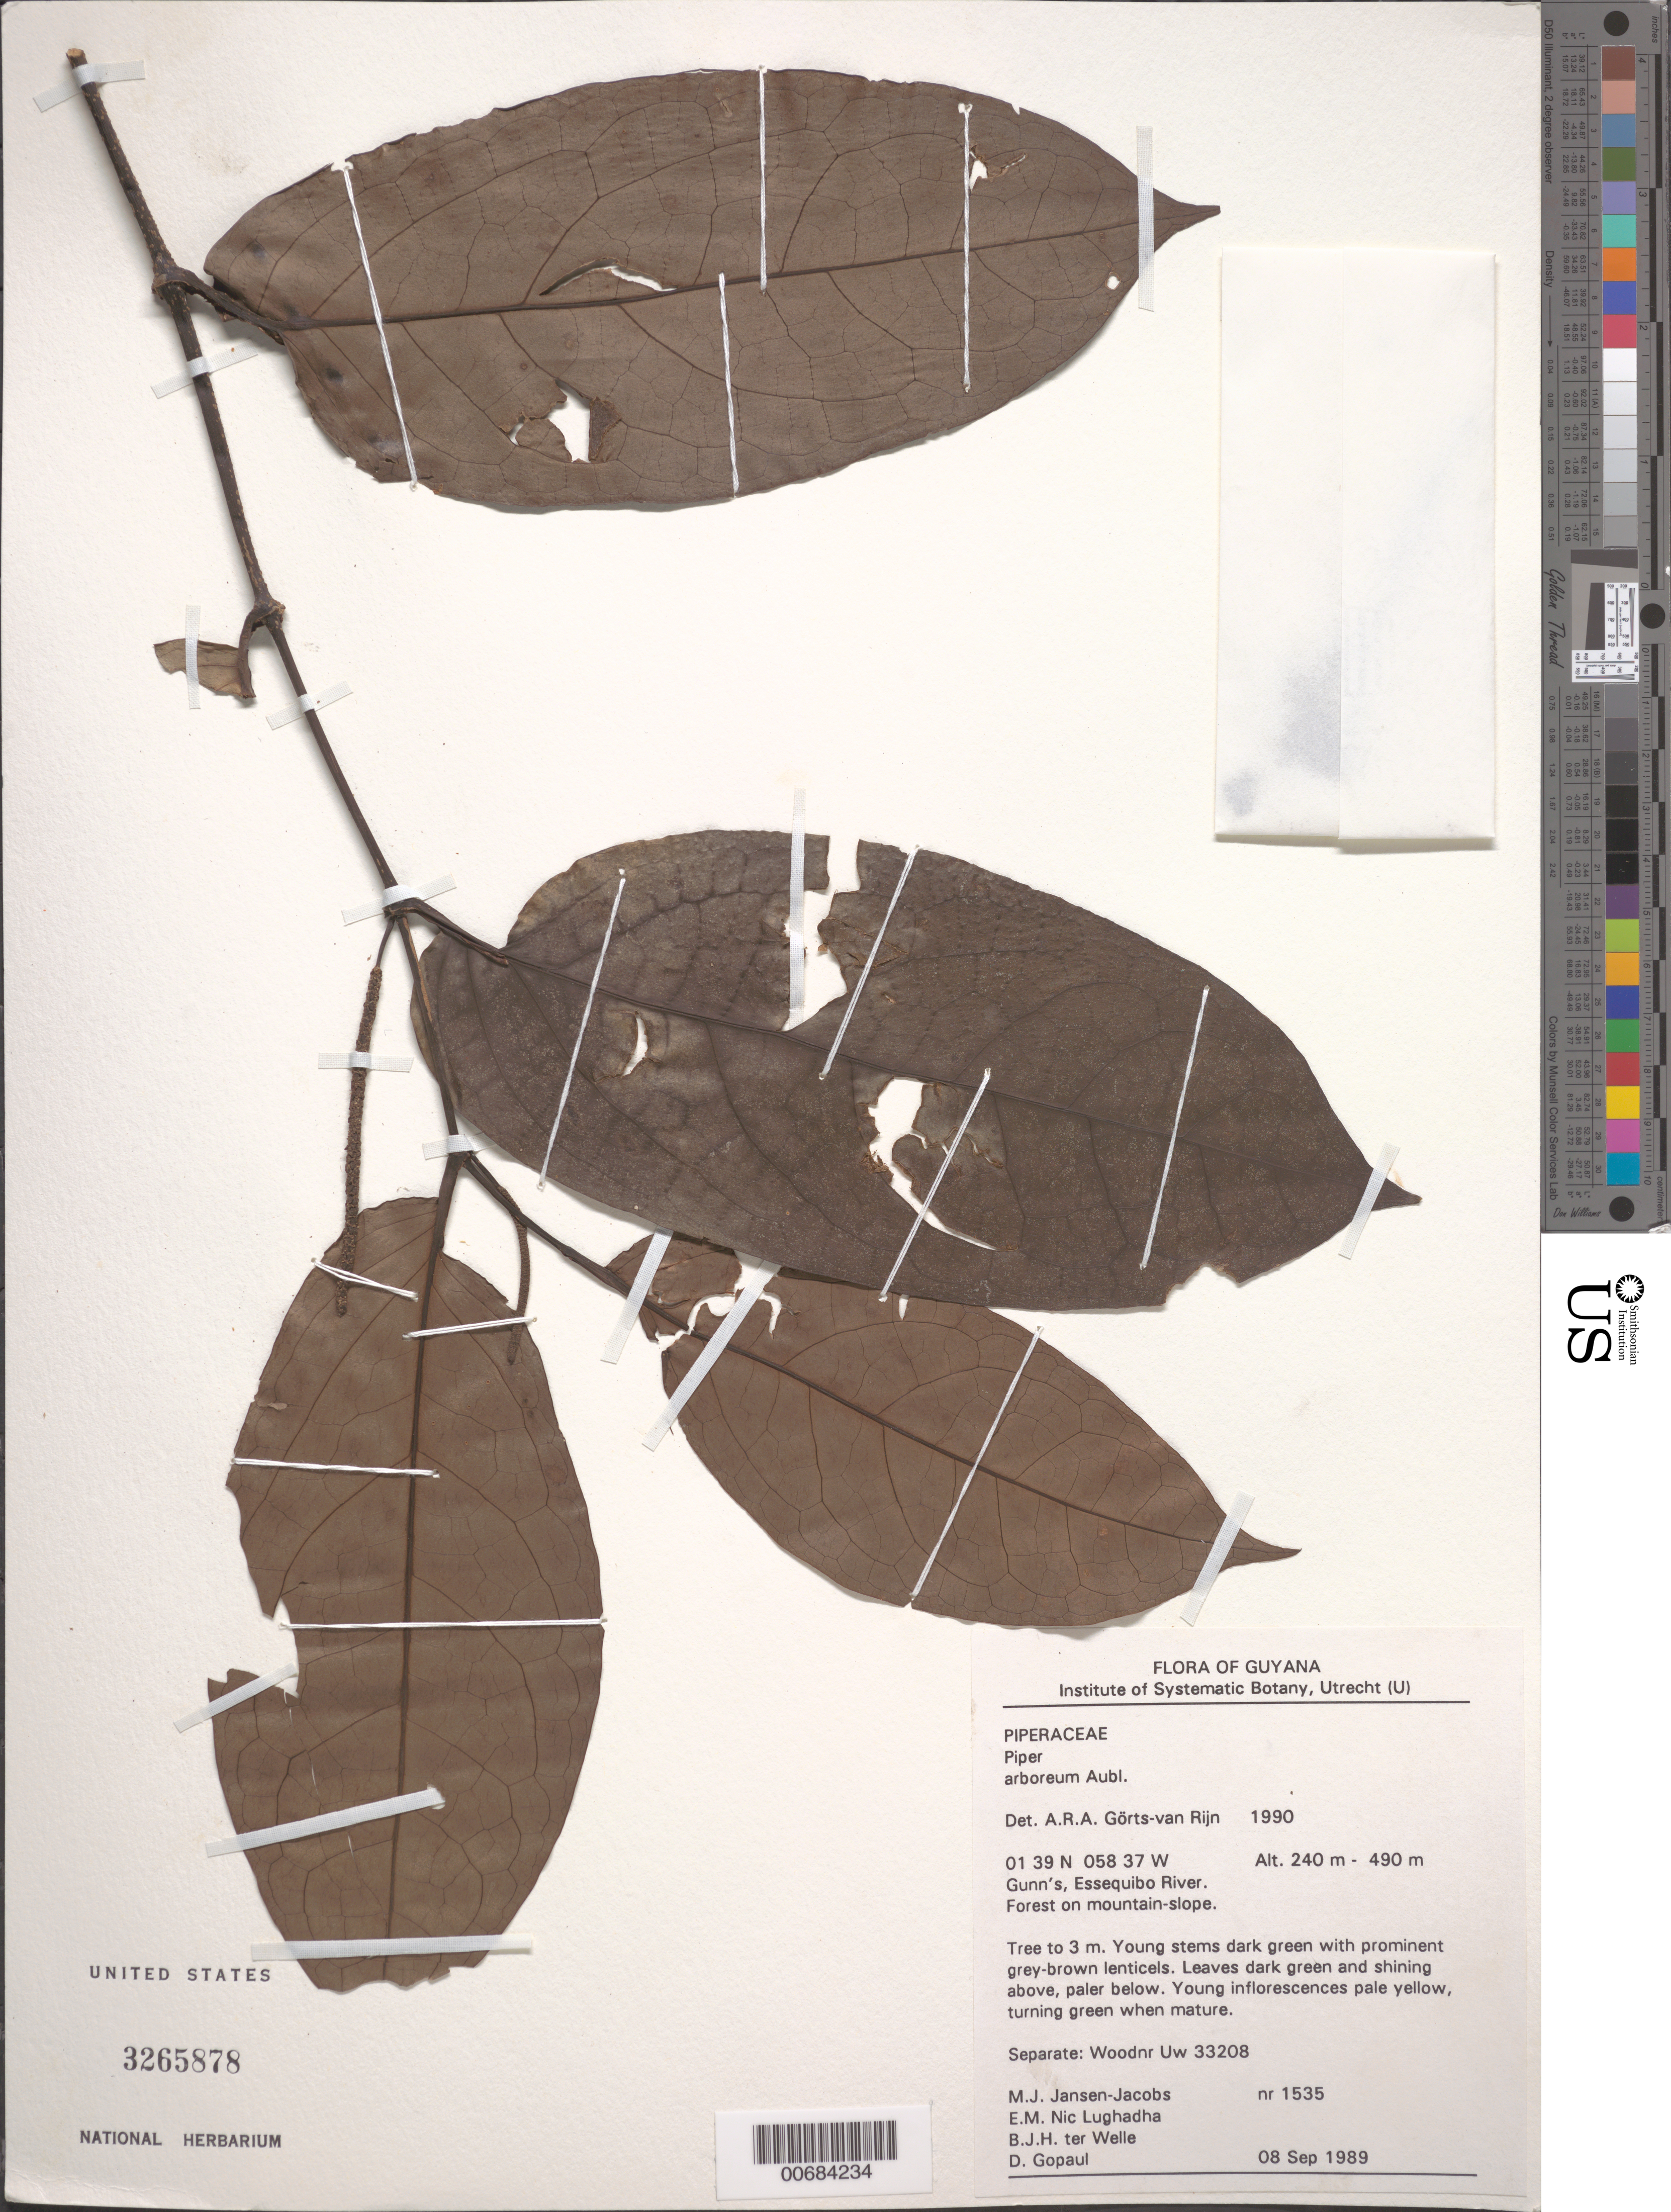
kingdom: Plantae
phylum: Tracheophyta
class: Magnoliopsida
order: Piperales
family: Piperaceae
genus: Piper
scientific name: Piper arboreum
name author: Aubl.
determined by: Görts-van Rijn, A. R. A.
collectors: M. J. Jansen-Jacobs, E. Nic Lughadha, B. Welle & D. Gopaul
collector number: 1535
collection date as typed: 8-Sep-89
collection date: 1989-09-08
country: Guyana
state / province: U. Takutu-U. Essequibo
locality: Gunn's, Essequibo River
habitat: Forest on mountain slope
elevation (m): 240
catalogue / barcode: US 3265878